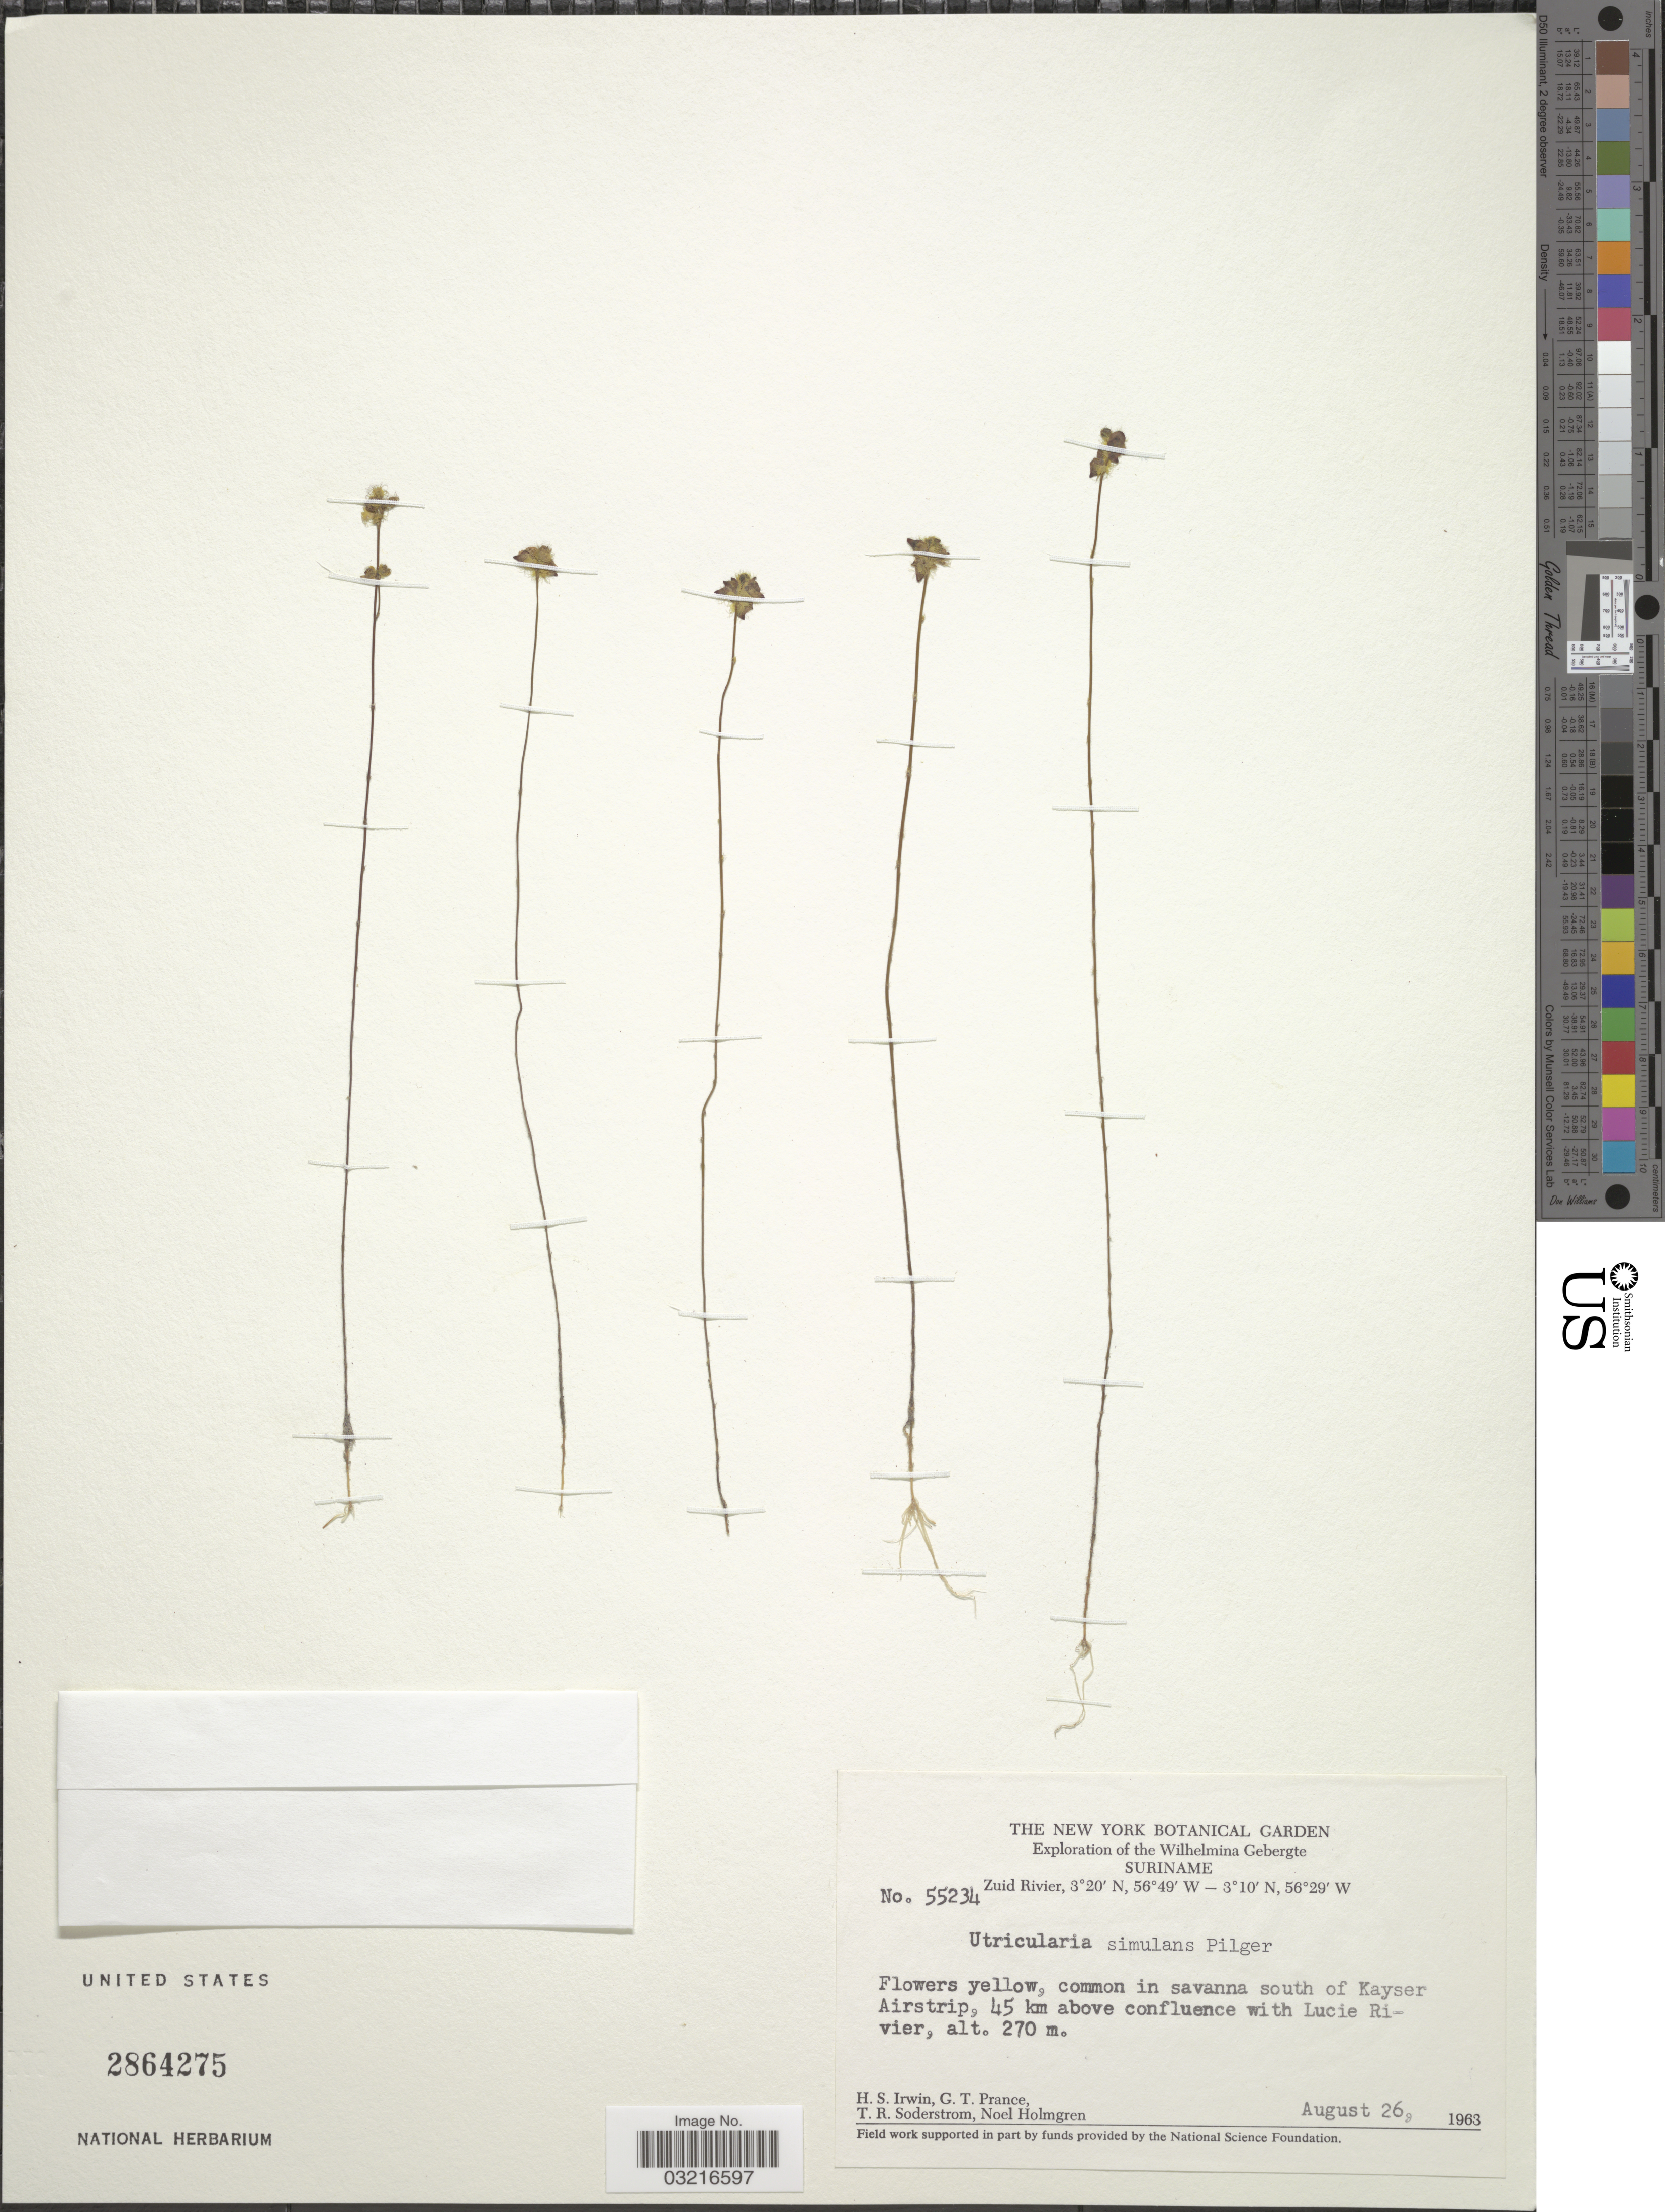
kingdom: Plantae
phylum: Tracheophyta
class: Magnoliopsida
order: Lamiales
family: Lentibulariaceae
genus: Utricularia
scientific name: Utricularia simulans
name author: Pilg.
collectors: H. Irwin, G. T. Prance, T. R. Soderstrom & N. H. Holmgren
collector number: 55234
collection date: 1963-08-26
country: Suriname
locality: Wilhelmina Gebergte, Zuid Rivier, common in savanna south of Kayser Airstrip, 45 km above confluence with Lucie Rivier.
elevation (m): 270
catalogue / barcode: US 2864275